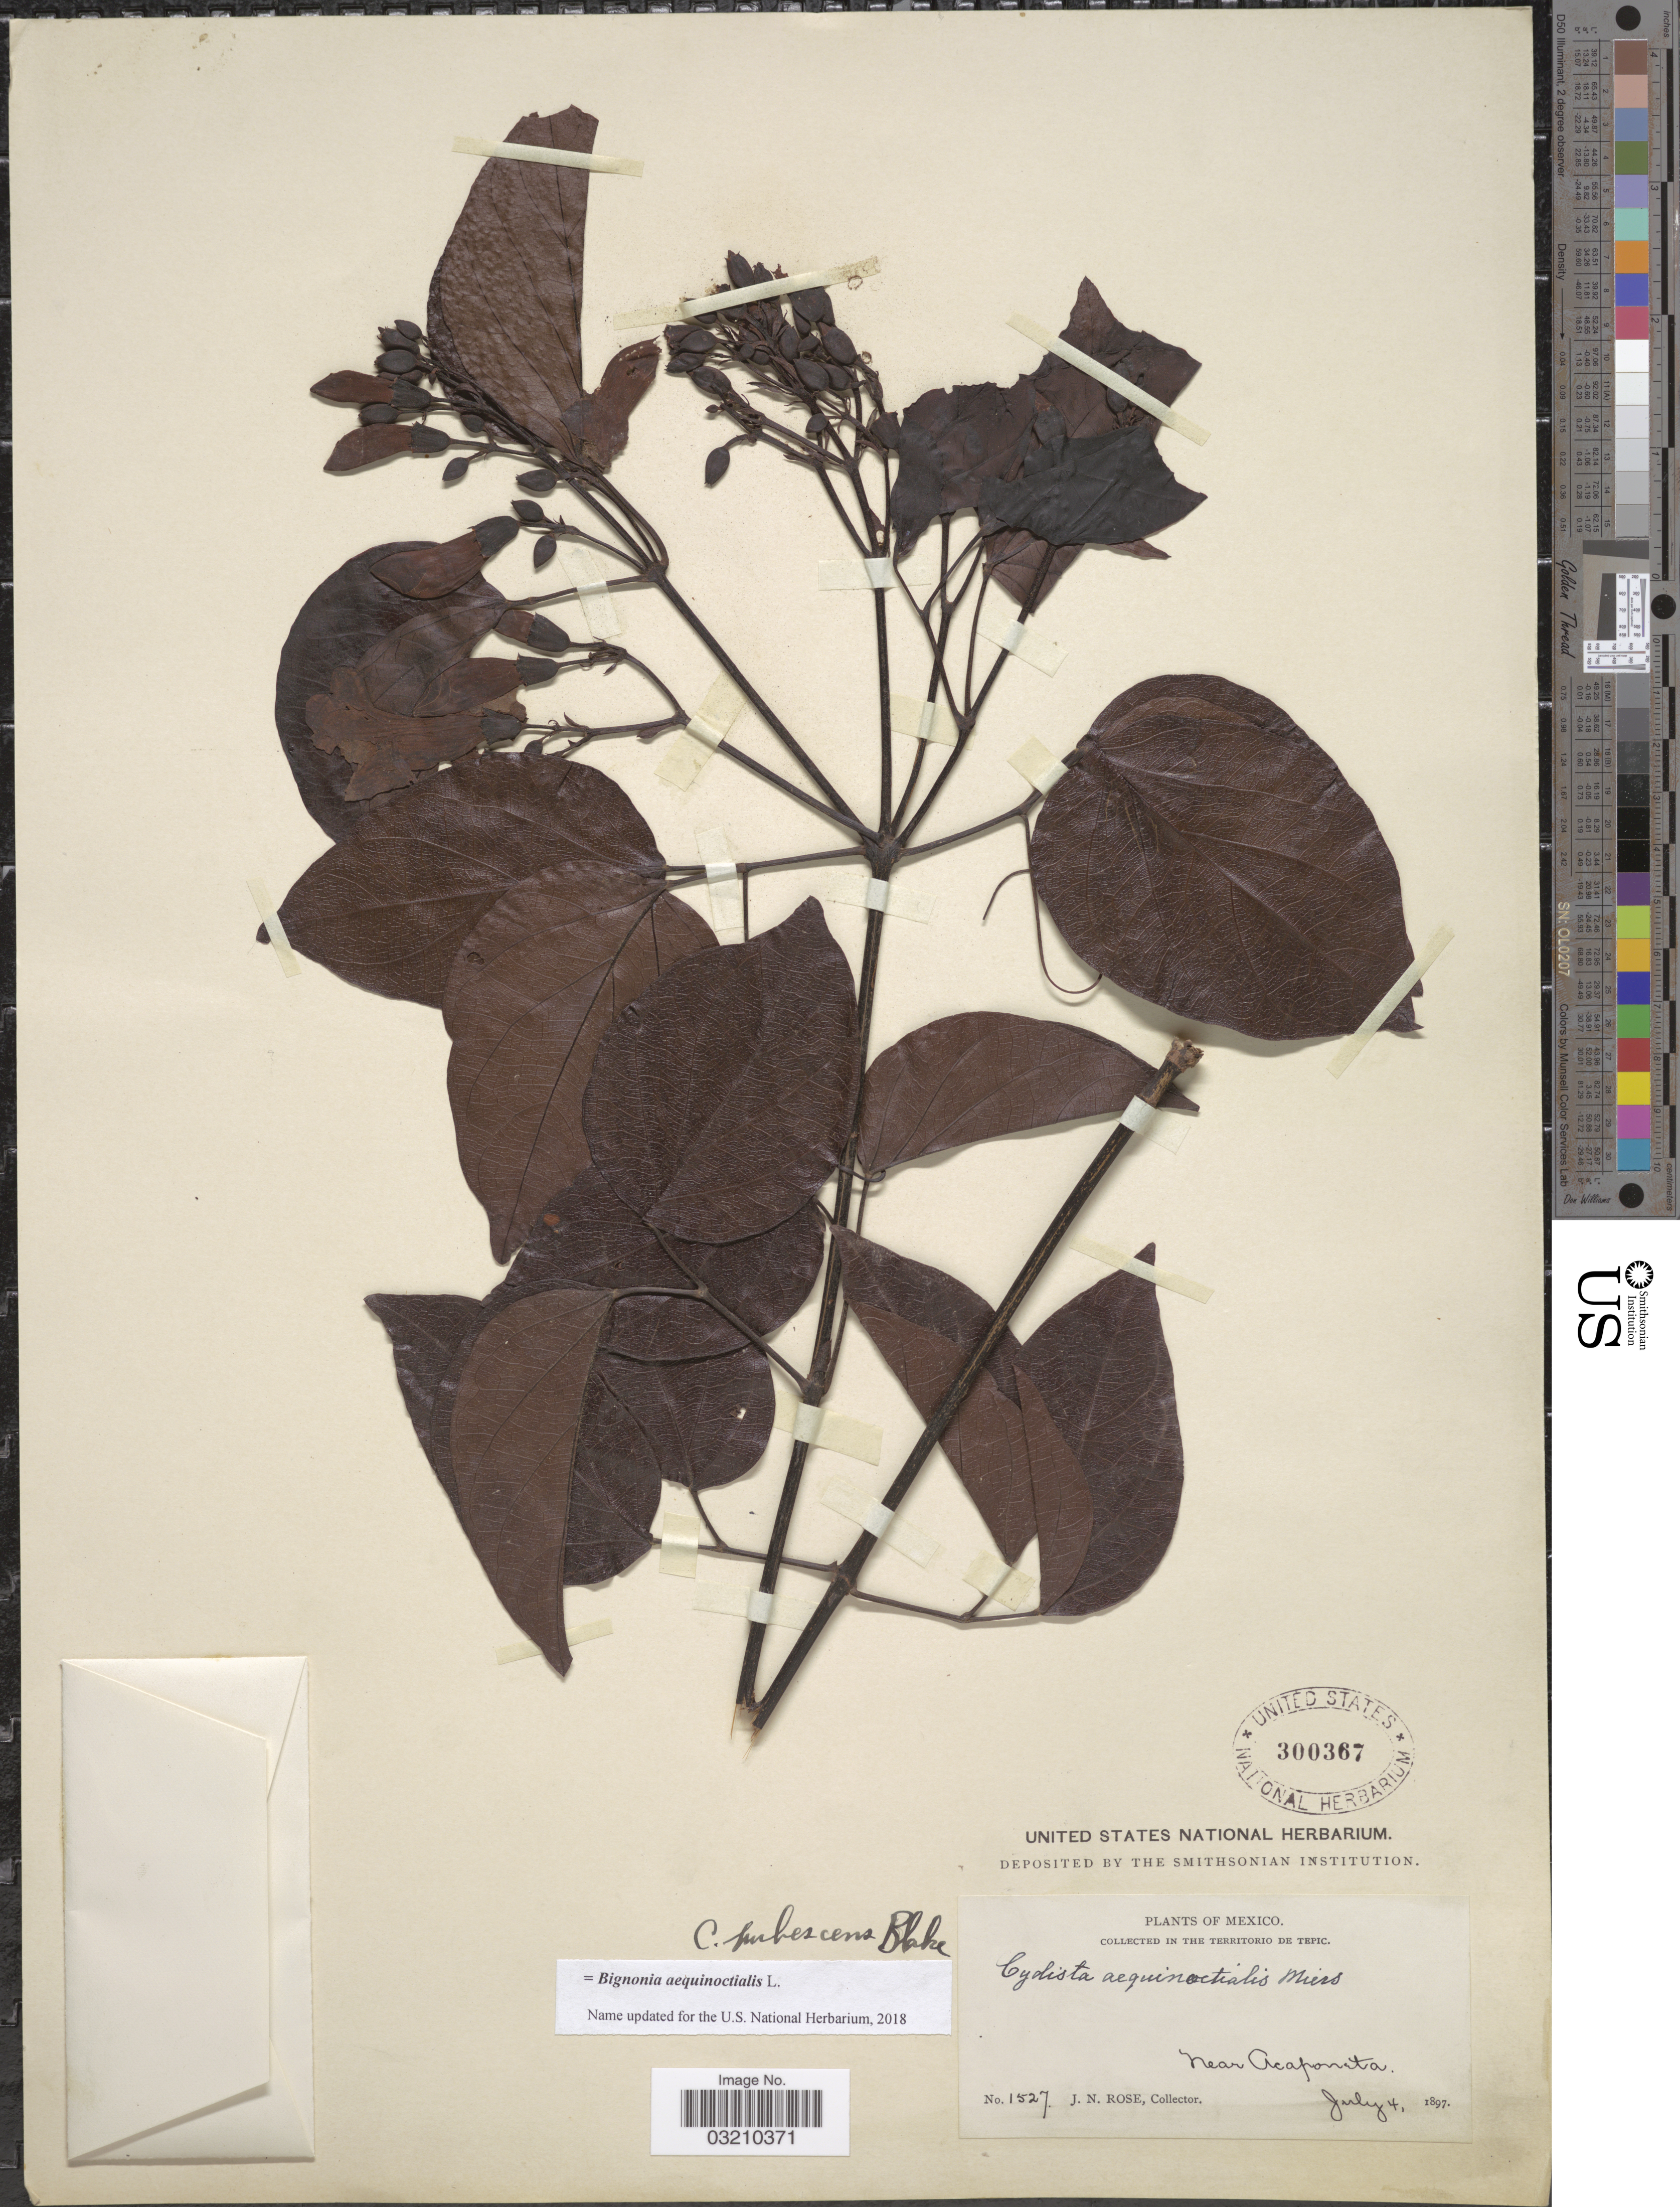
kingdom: Plantae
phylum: Tracheophyta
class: Magnoliopsida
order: Lamiales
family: Bignoniaceae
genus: Bignonia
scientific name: Bignonia aequinoctialis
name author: L.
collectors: J. N. Rose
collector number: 1527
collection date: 1897-07-04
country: Mexico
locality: In the Territorio de Tepic. Near Acaponeta.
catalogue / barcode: US 300367